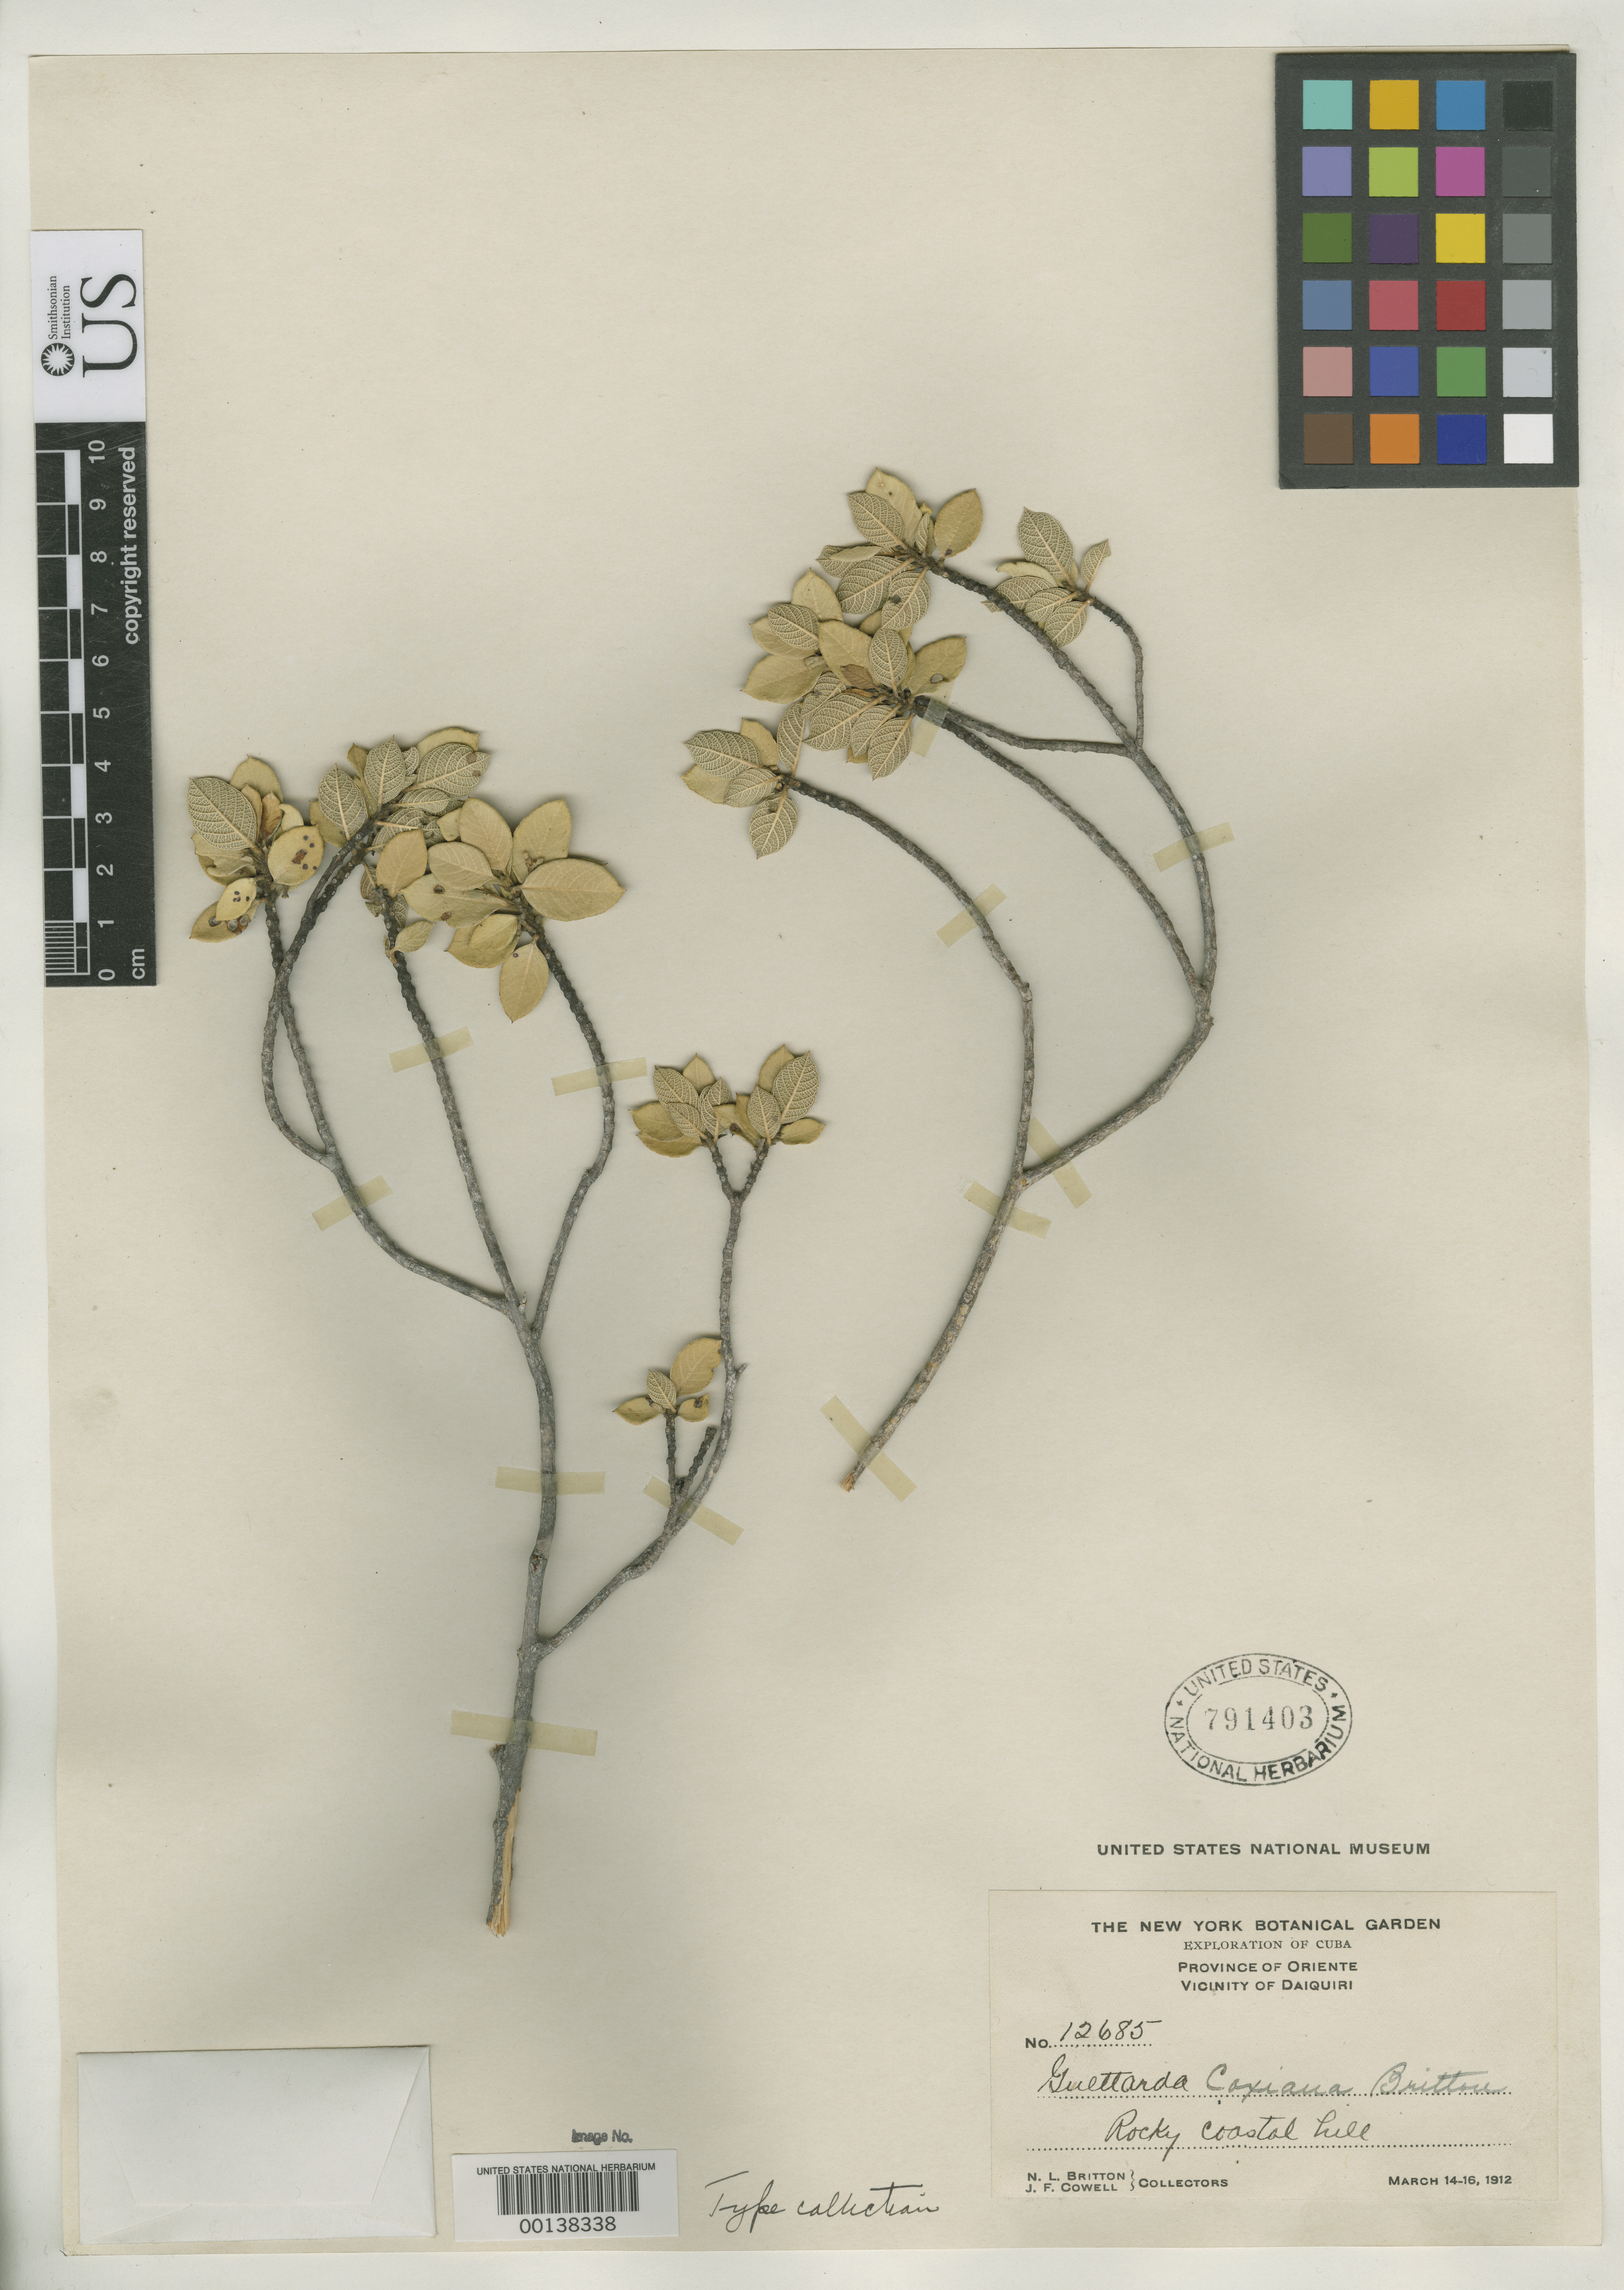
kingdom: Plantae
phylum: Tracheophyta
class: Magnoliopsida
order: Gentianales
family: Rubiaceae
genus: Guettarda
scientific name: Guettarda coxiana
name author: Britton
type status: Isotype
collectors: N. Britton & J. F. Cowell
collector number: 12685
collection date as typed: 14 Mar 1912 to 10 Mar 1912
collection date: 1912-03-10/1912-03-14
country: Cuba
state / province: Oriente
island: Greater Antilles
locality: Daiquiri.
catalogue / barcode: US 791403